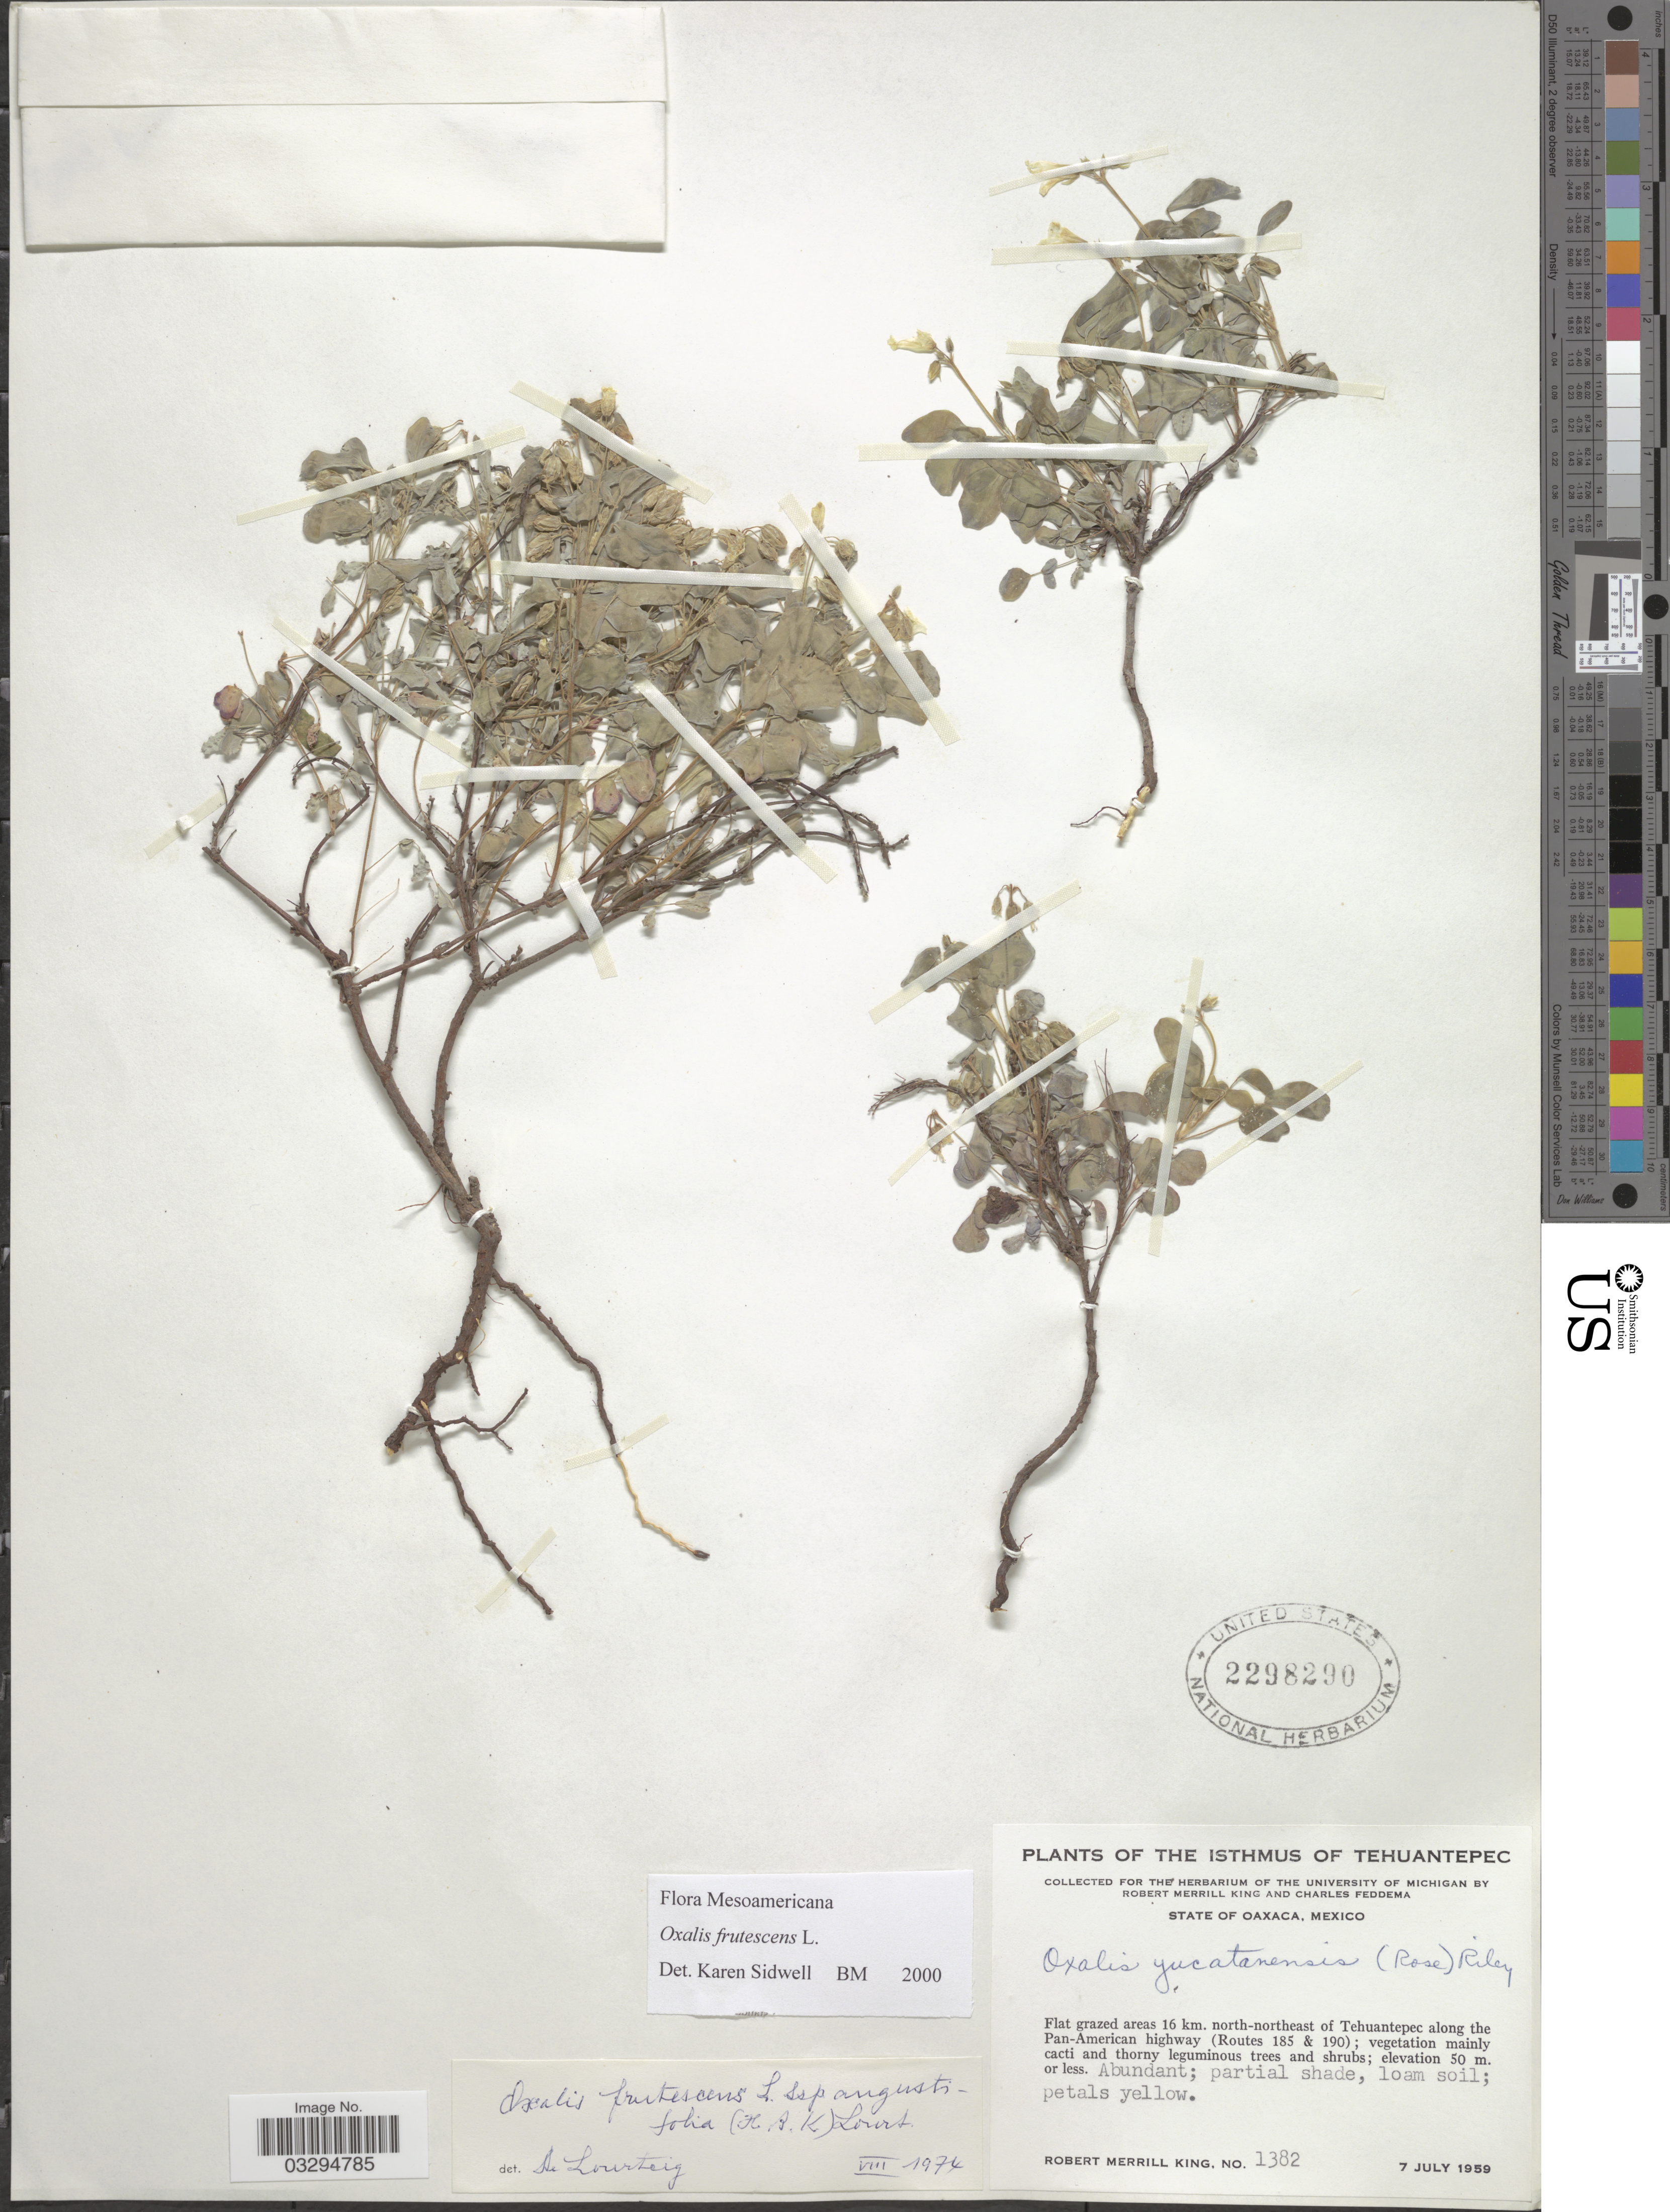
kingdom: Plantae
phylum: Tracheophyta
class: Magnoliopsida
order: Oxalidales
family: Oxalidaceae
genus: Oxalis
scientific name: Oxalis frutescens subsp. angustifolia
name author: (Kunth) Lourteig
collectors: R. M. King & C. Feddema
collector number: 1382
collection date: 1959-07-07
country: Mexico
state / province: Oaxaca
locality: Isthmus of Tehuantepec. 16 km. north-northeast of Tehuantepec along the Pan-American highway (Routes 185 & 190).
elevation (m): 50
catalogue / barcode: US 2298290